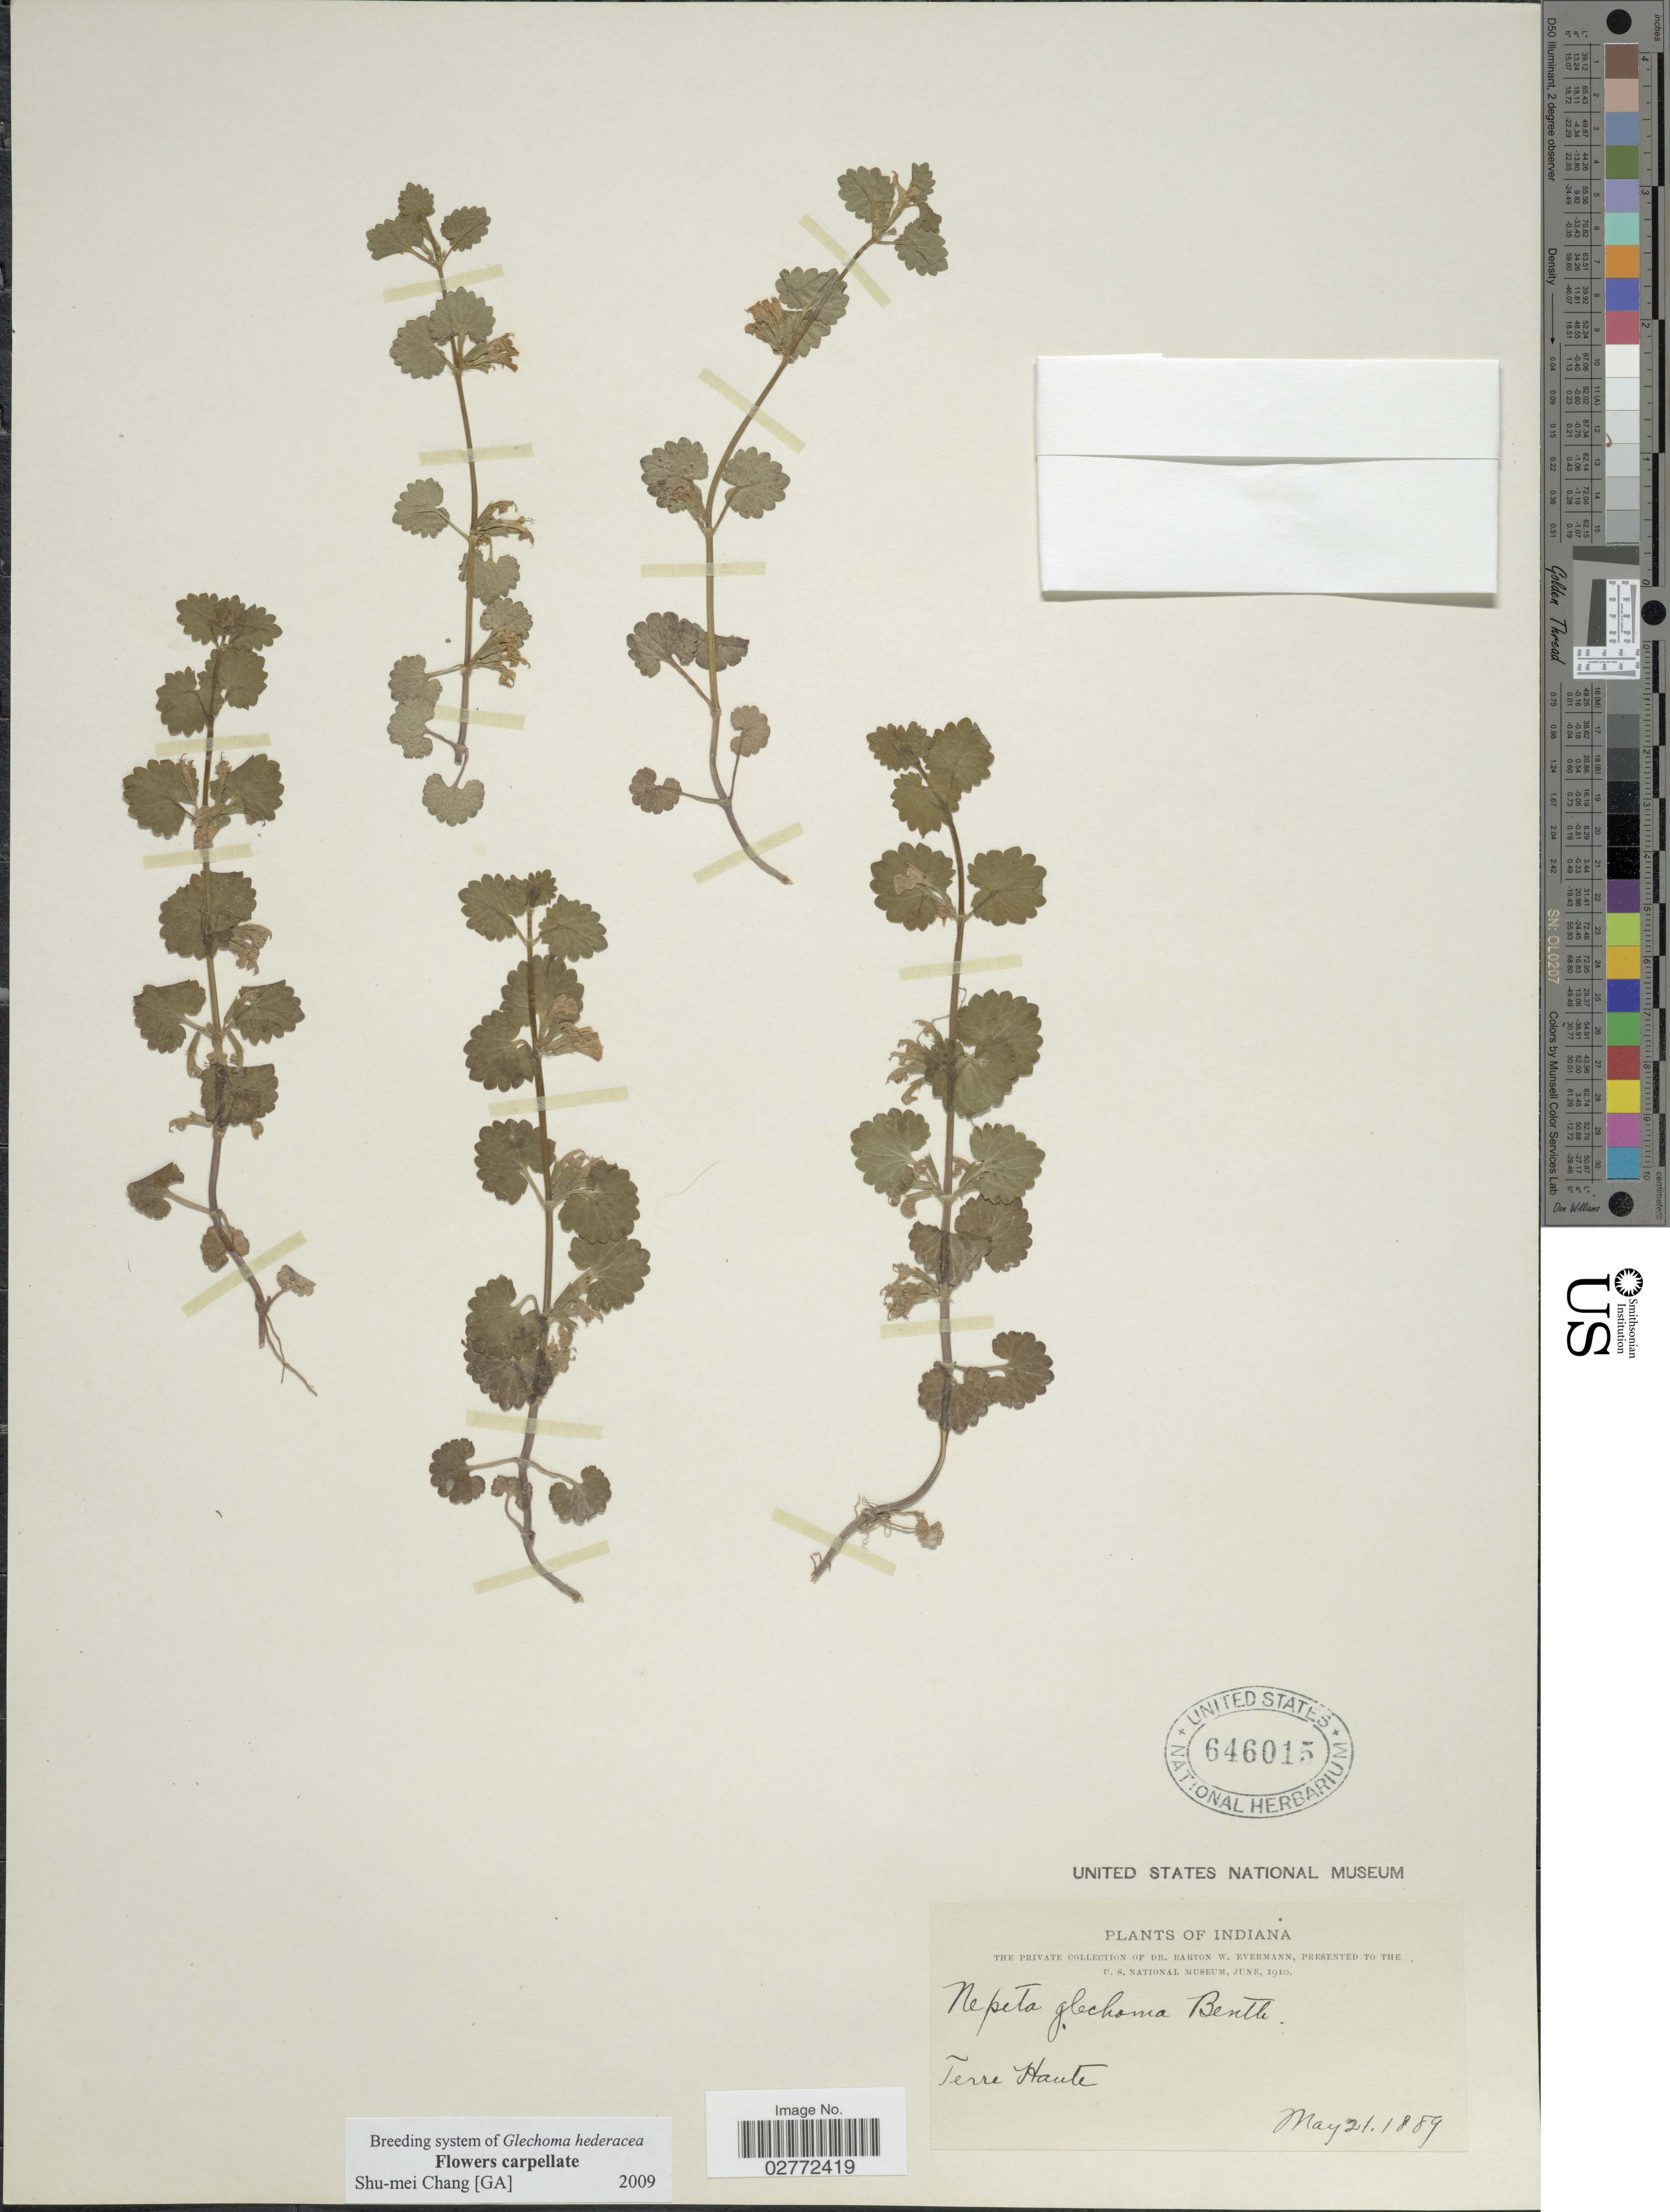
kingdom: Plantae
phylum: Tracheophyta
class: Magnoliopsida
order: Lamiales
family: Lamiaceae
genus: Glechoma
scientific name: Glechoma hederacea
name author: L.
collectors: B. W. Evermann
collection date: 1889-05-21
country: United States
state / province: Indiana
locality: Terre Haute.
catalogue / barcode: US 646015